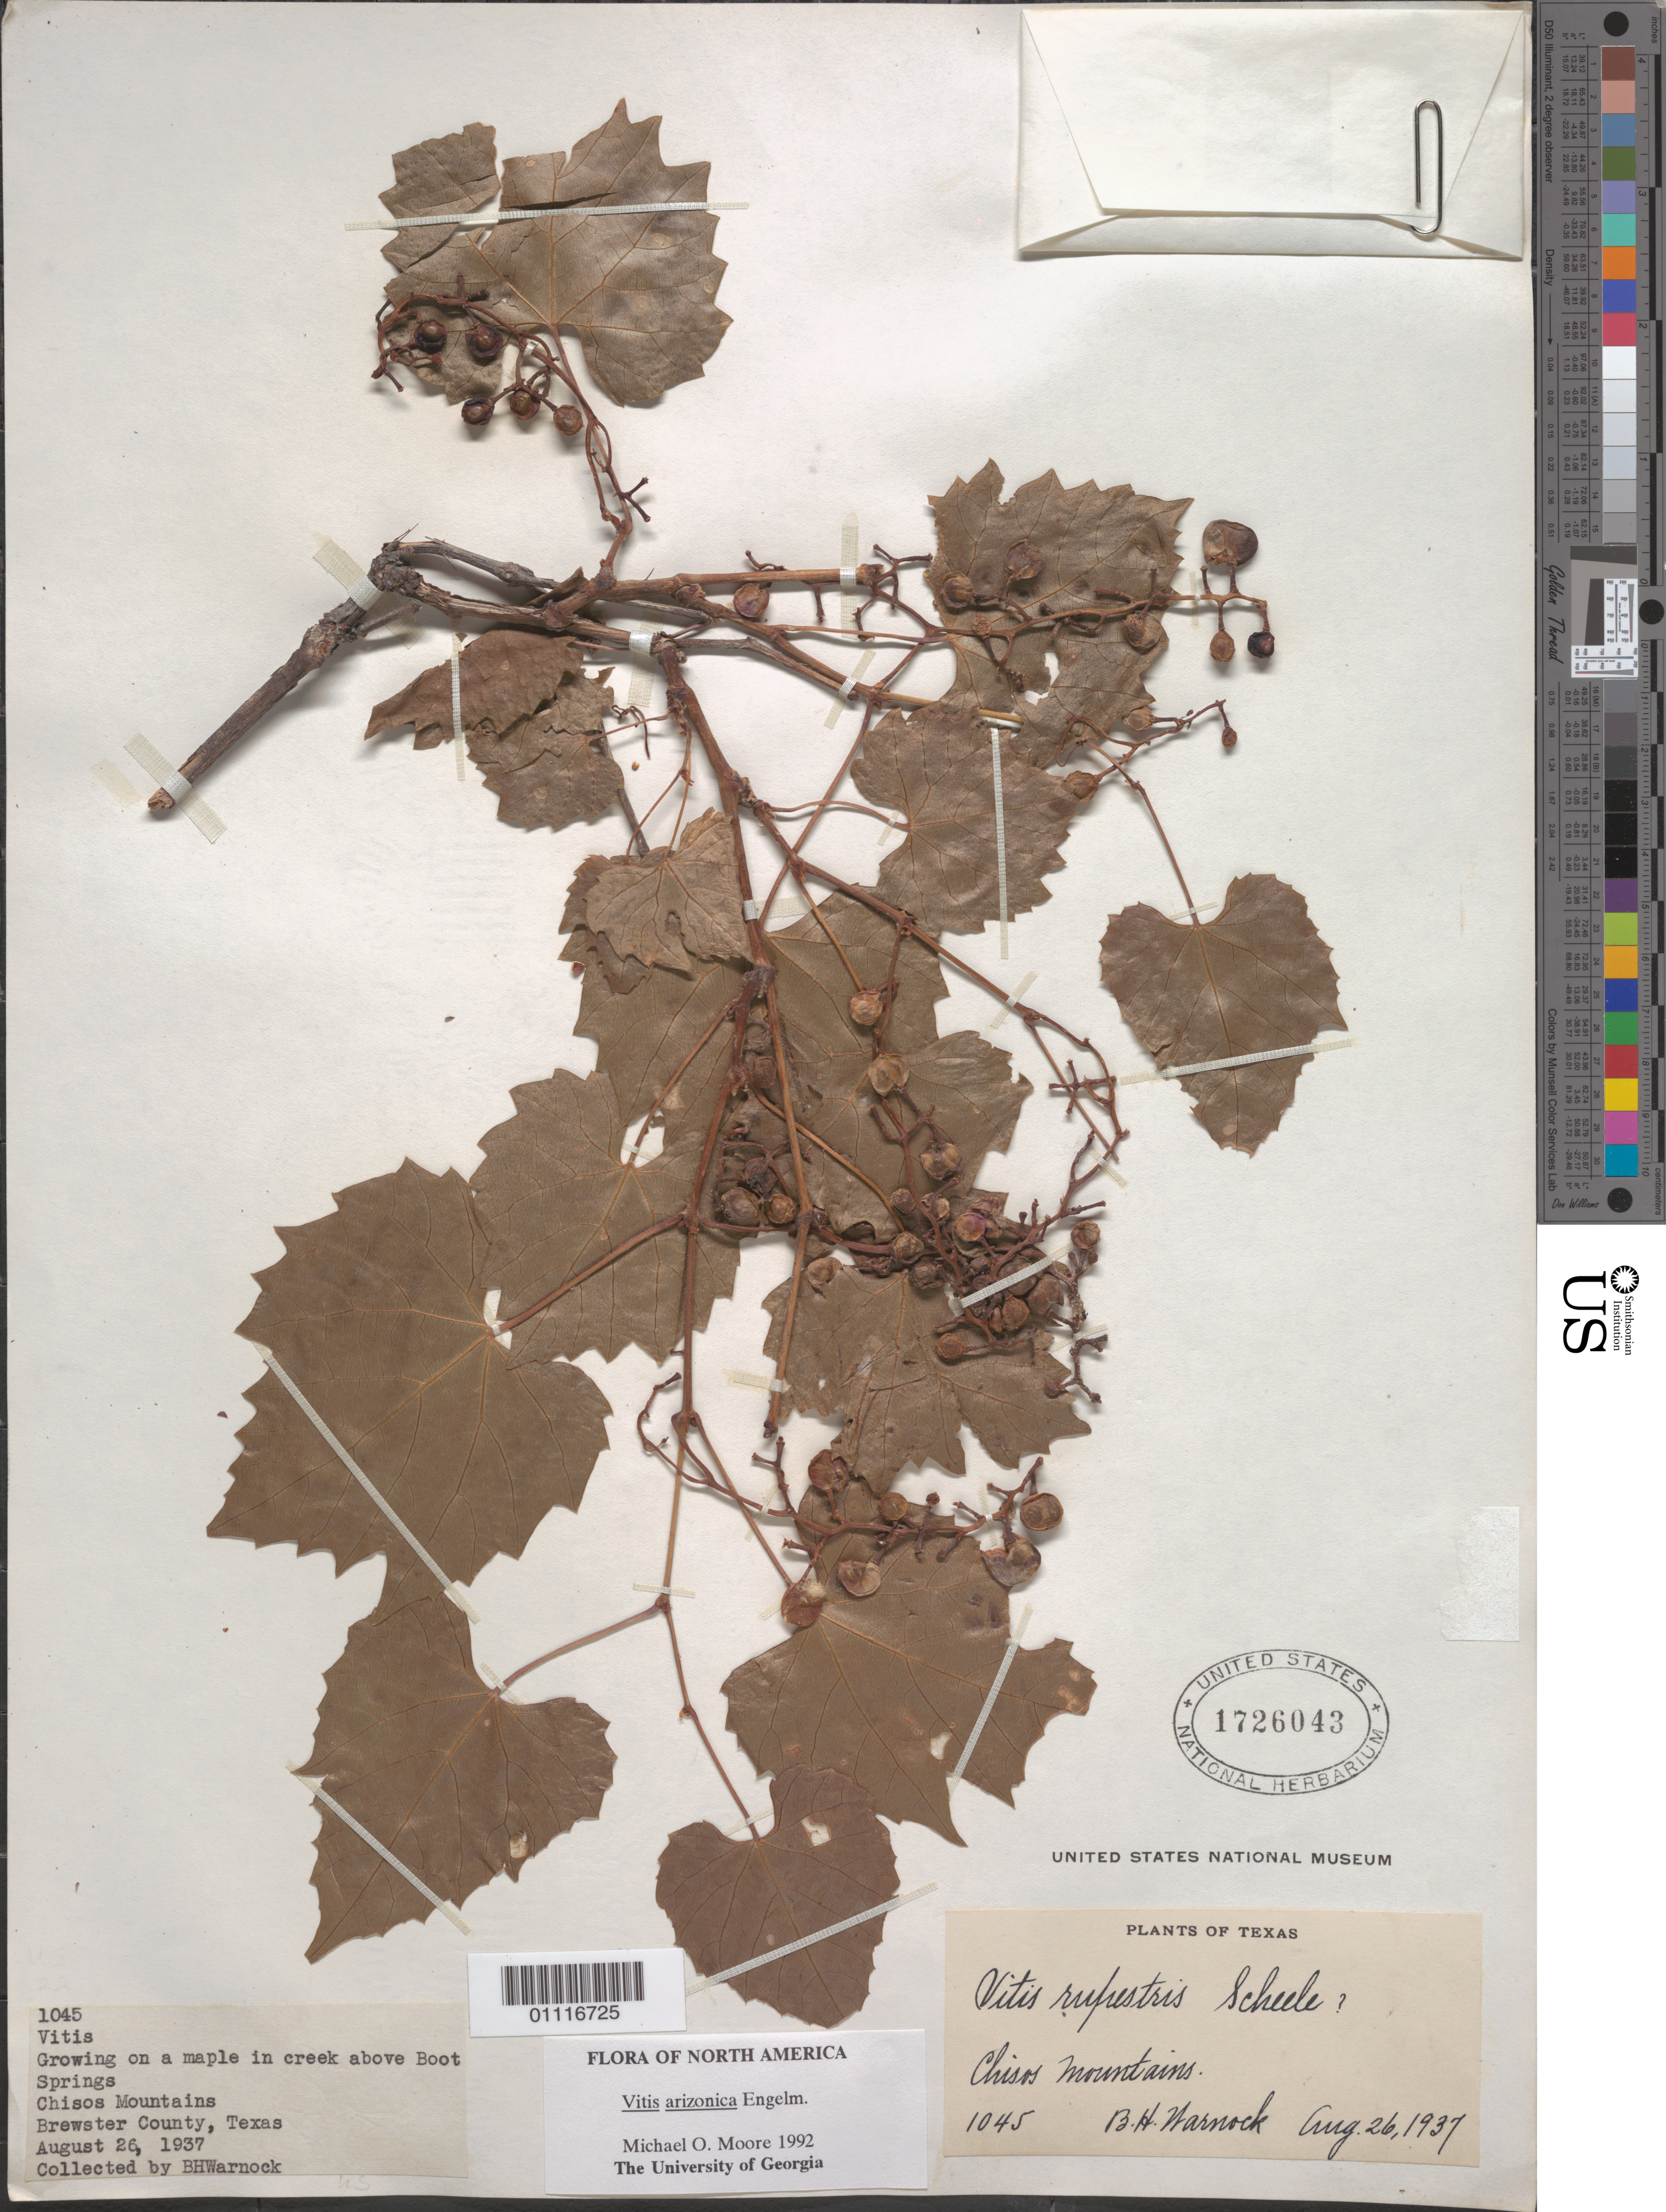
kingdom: Plantae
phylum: Tracheophyta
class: Magnoliopsida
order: Vitales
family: Vitaceae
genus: Vitis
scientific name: Vitis arizonica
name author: Engelm.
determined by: Moore, M. O.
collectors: B. H. Warnock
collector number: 1045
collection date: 1937-08-26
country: United States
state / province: Texas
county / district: Brewster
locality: in creek above Boot Springs, Chisos Mountains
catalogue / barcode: US 1726043